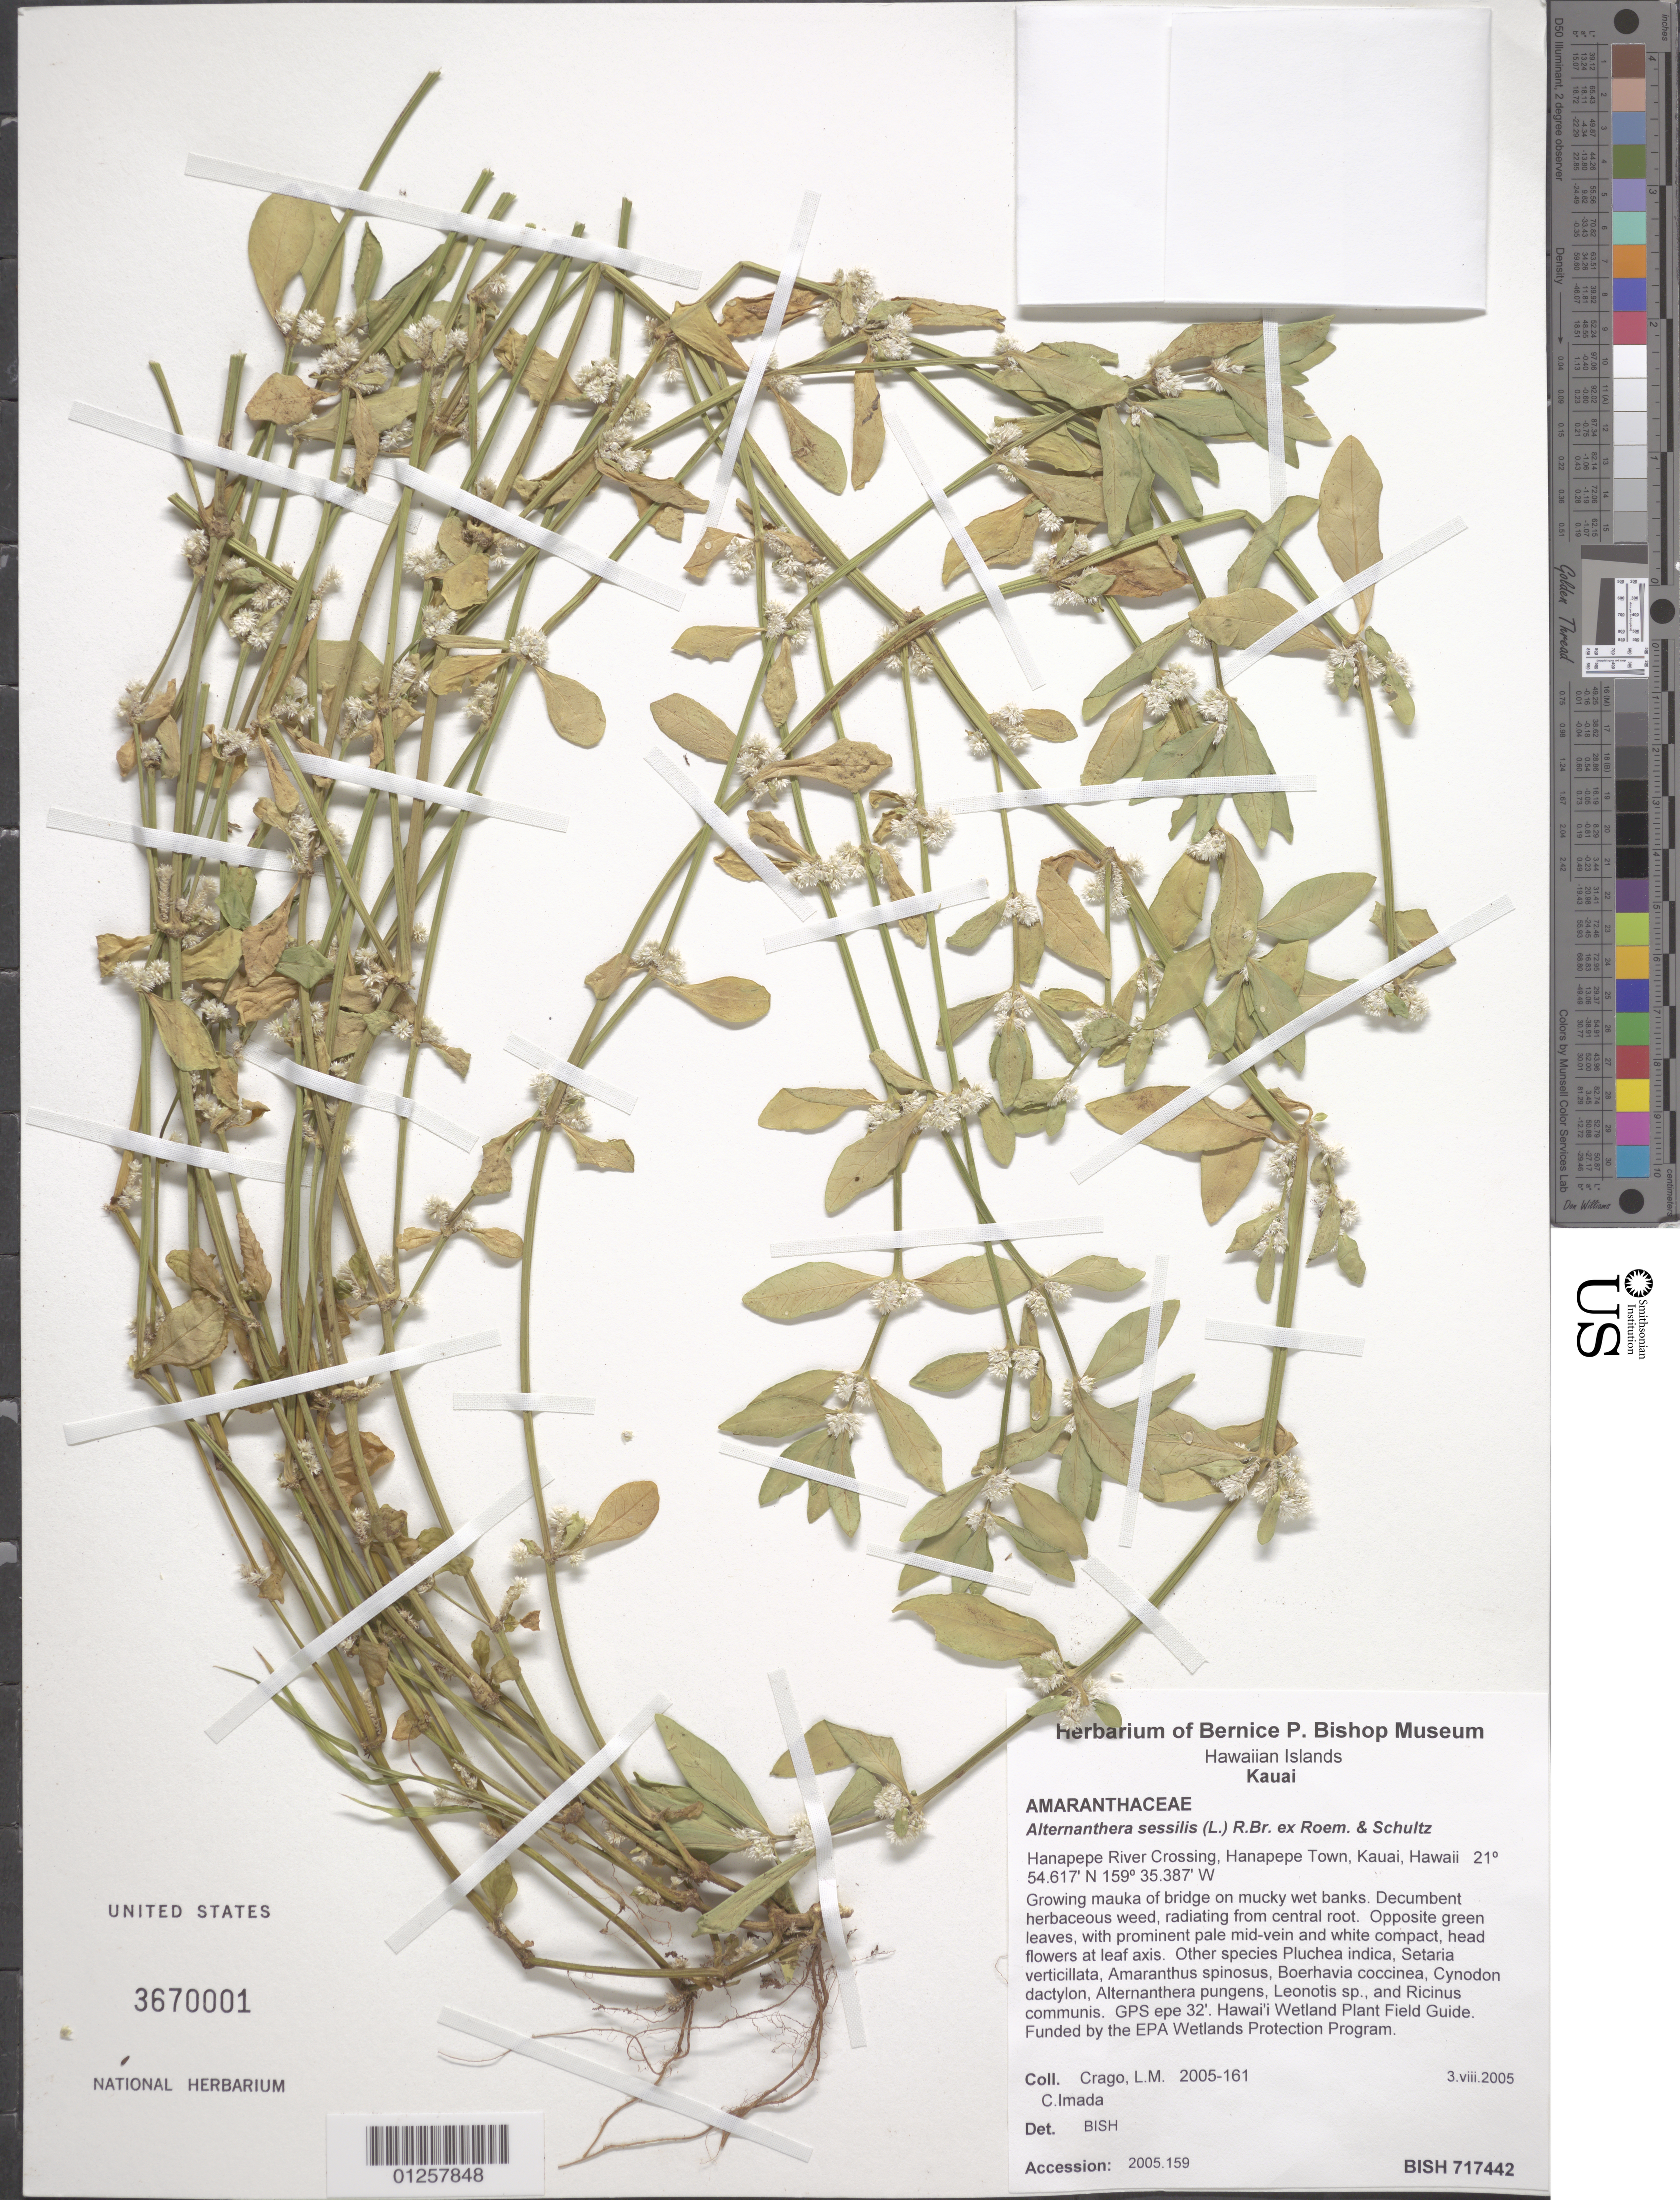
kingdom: Plantae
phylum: Tracheophyta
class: Magnoliopsida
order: Caryophyllales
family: Amaranthaceae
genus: Alternanthera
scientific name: Alternanthera sessilis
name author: (L.) DC.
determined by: BISH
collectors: L. Crago & C. Imada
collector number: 2005-161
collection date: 2005-08-03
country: United States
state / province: Hawaii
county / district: Kauai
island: Kaua'i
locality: Hanapepe River Crossing, Hanapepe Town.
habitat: Growing mauka of bridge on mucky wet banks.in ca. 1 inch of water in large mats.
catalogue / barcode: US 3670001